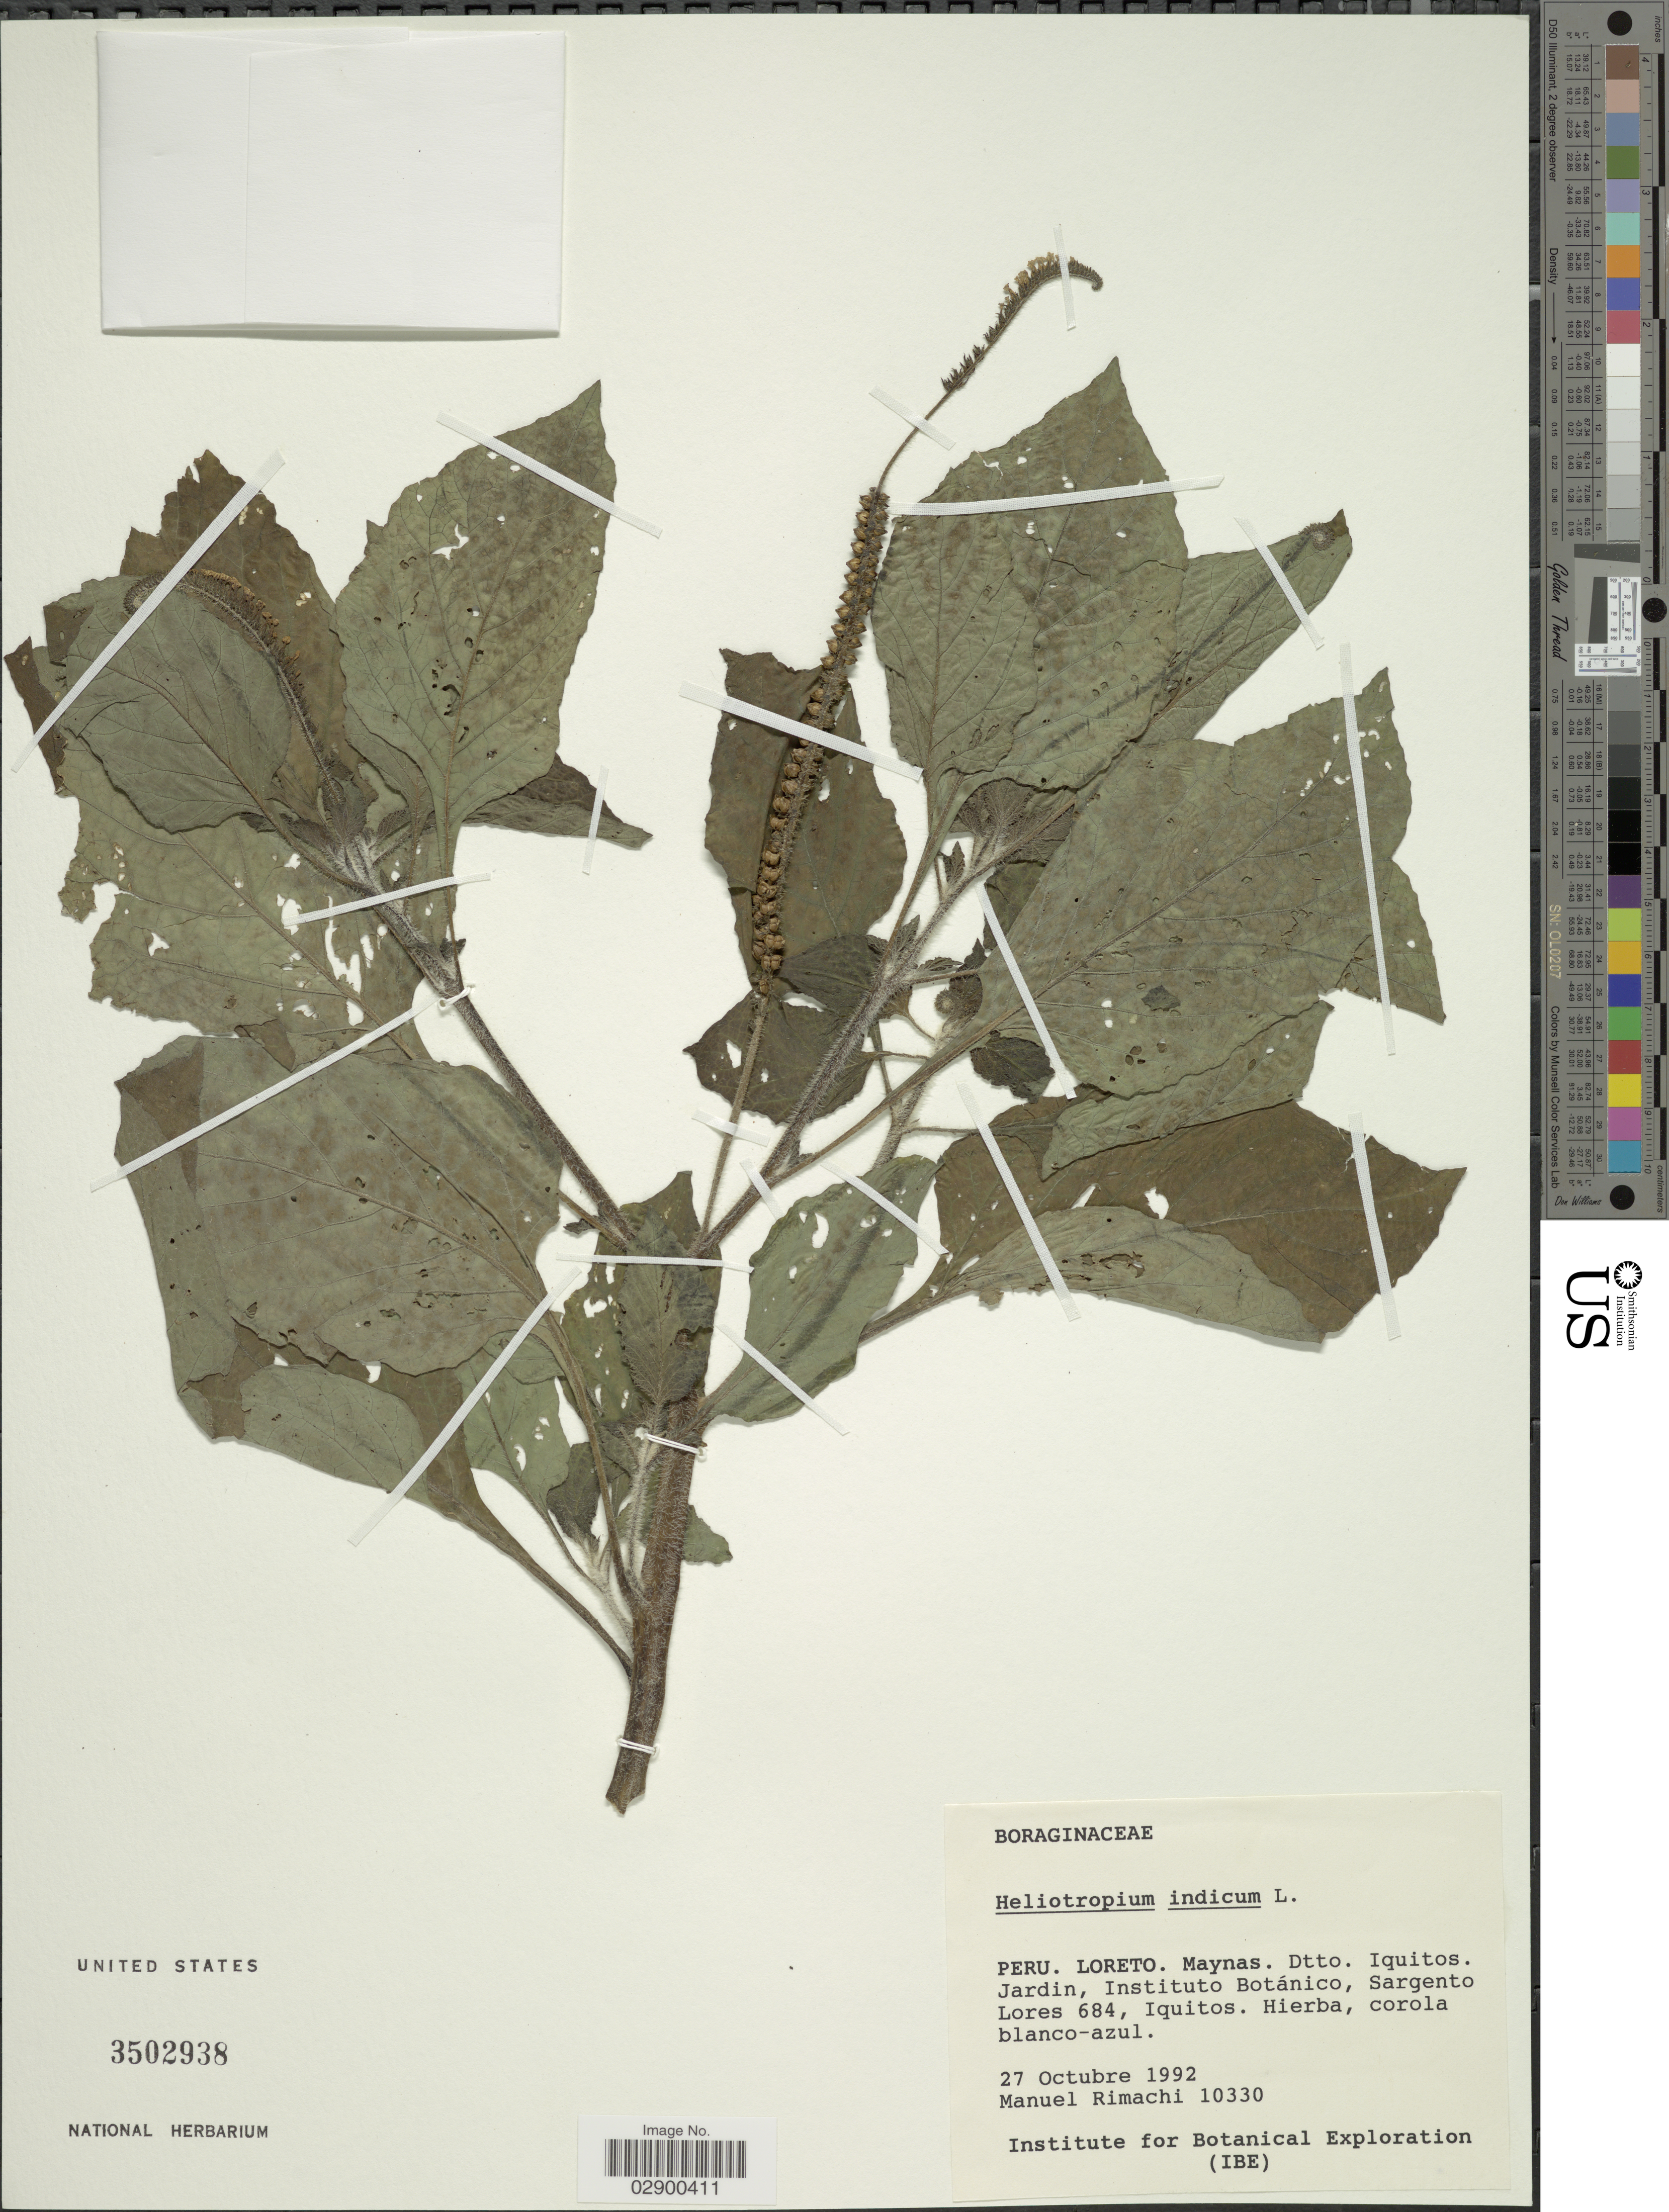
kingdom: Plantae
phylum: Tracheophyta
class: Magnoliopsida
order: Boraginales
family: Heliotropiaceae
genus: Heliotropium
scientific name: Heliotropium indicum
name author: L.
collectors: M. Rimachi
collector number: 10330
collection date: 1992-10-27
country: Peru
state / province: Loreto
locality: Maynas, Dtto. Iquitos, Jardin, Instituto Botánico, Sargento Lores 684, Iquitos.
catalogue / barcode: US 3502938